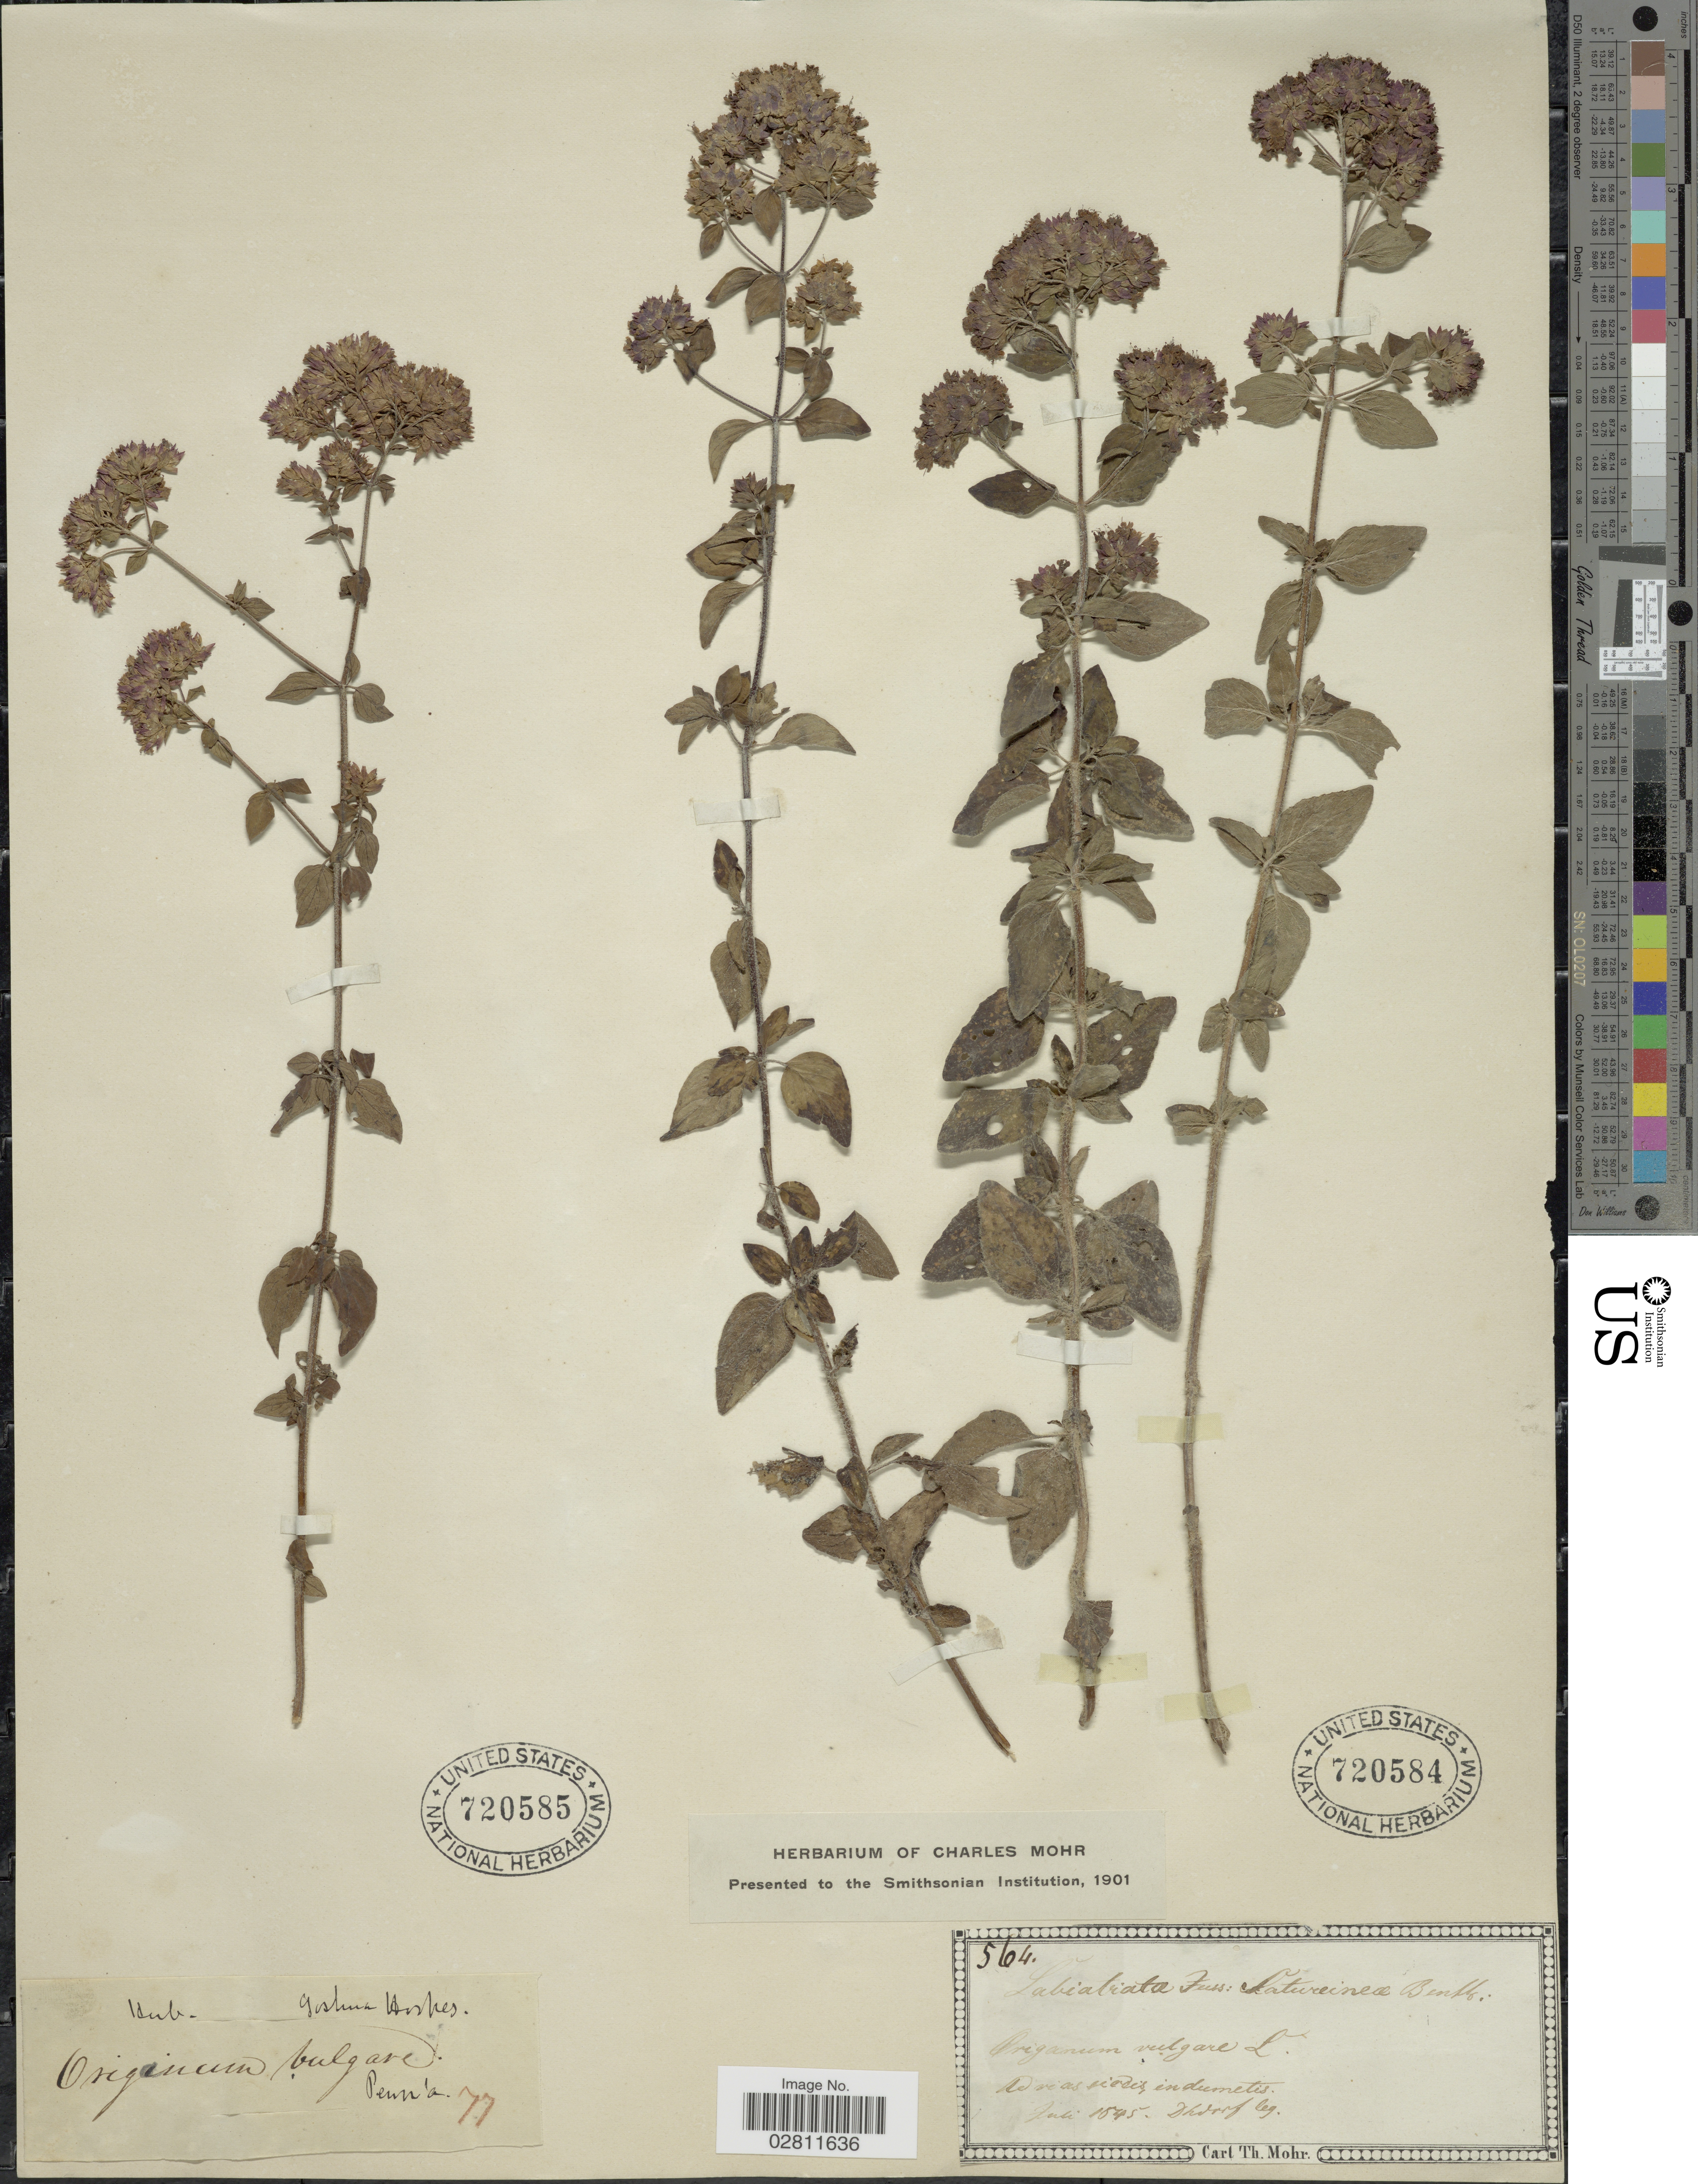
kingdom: Plantae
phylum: Tracheophyta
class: Magnoliopsida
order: Lamiales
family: Lamiaceae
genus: Origanum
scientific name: Origanum vulgare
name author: L.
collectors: Dhdorf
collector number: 564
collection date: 1845-07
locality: Ad vias siccis in dumetis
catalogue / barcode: US 720584-2